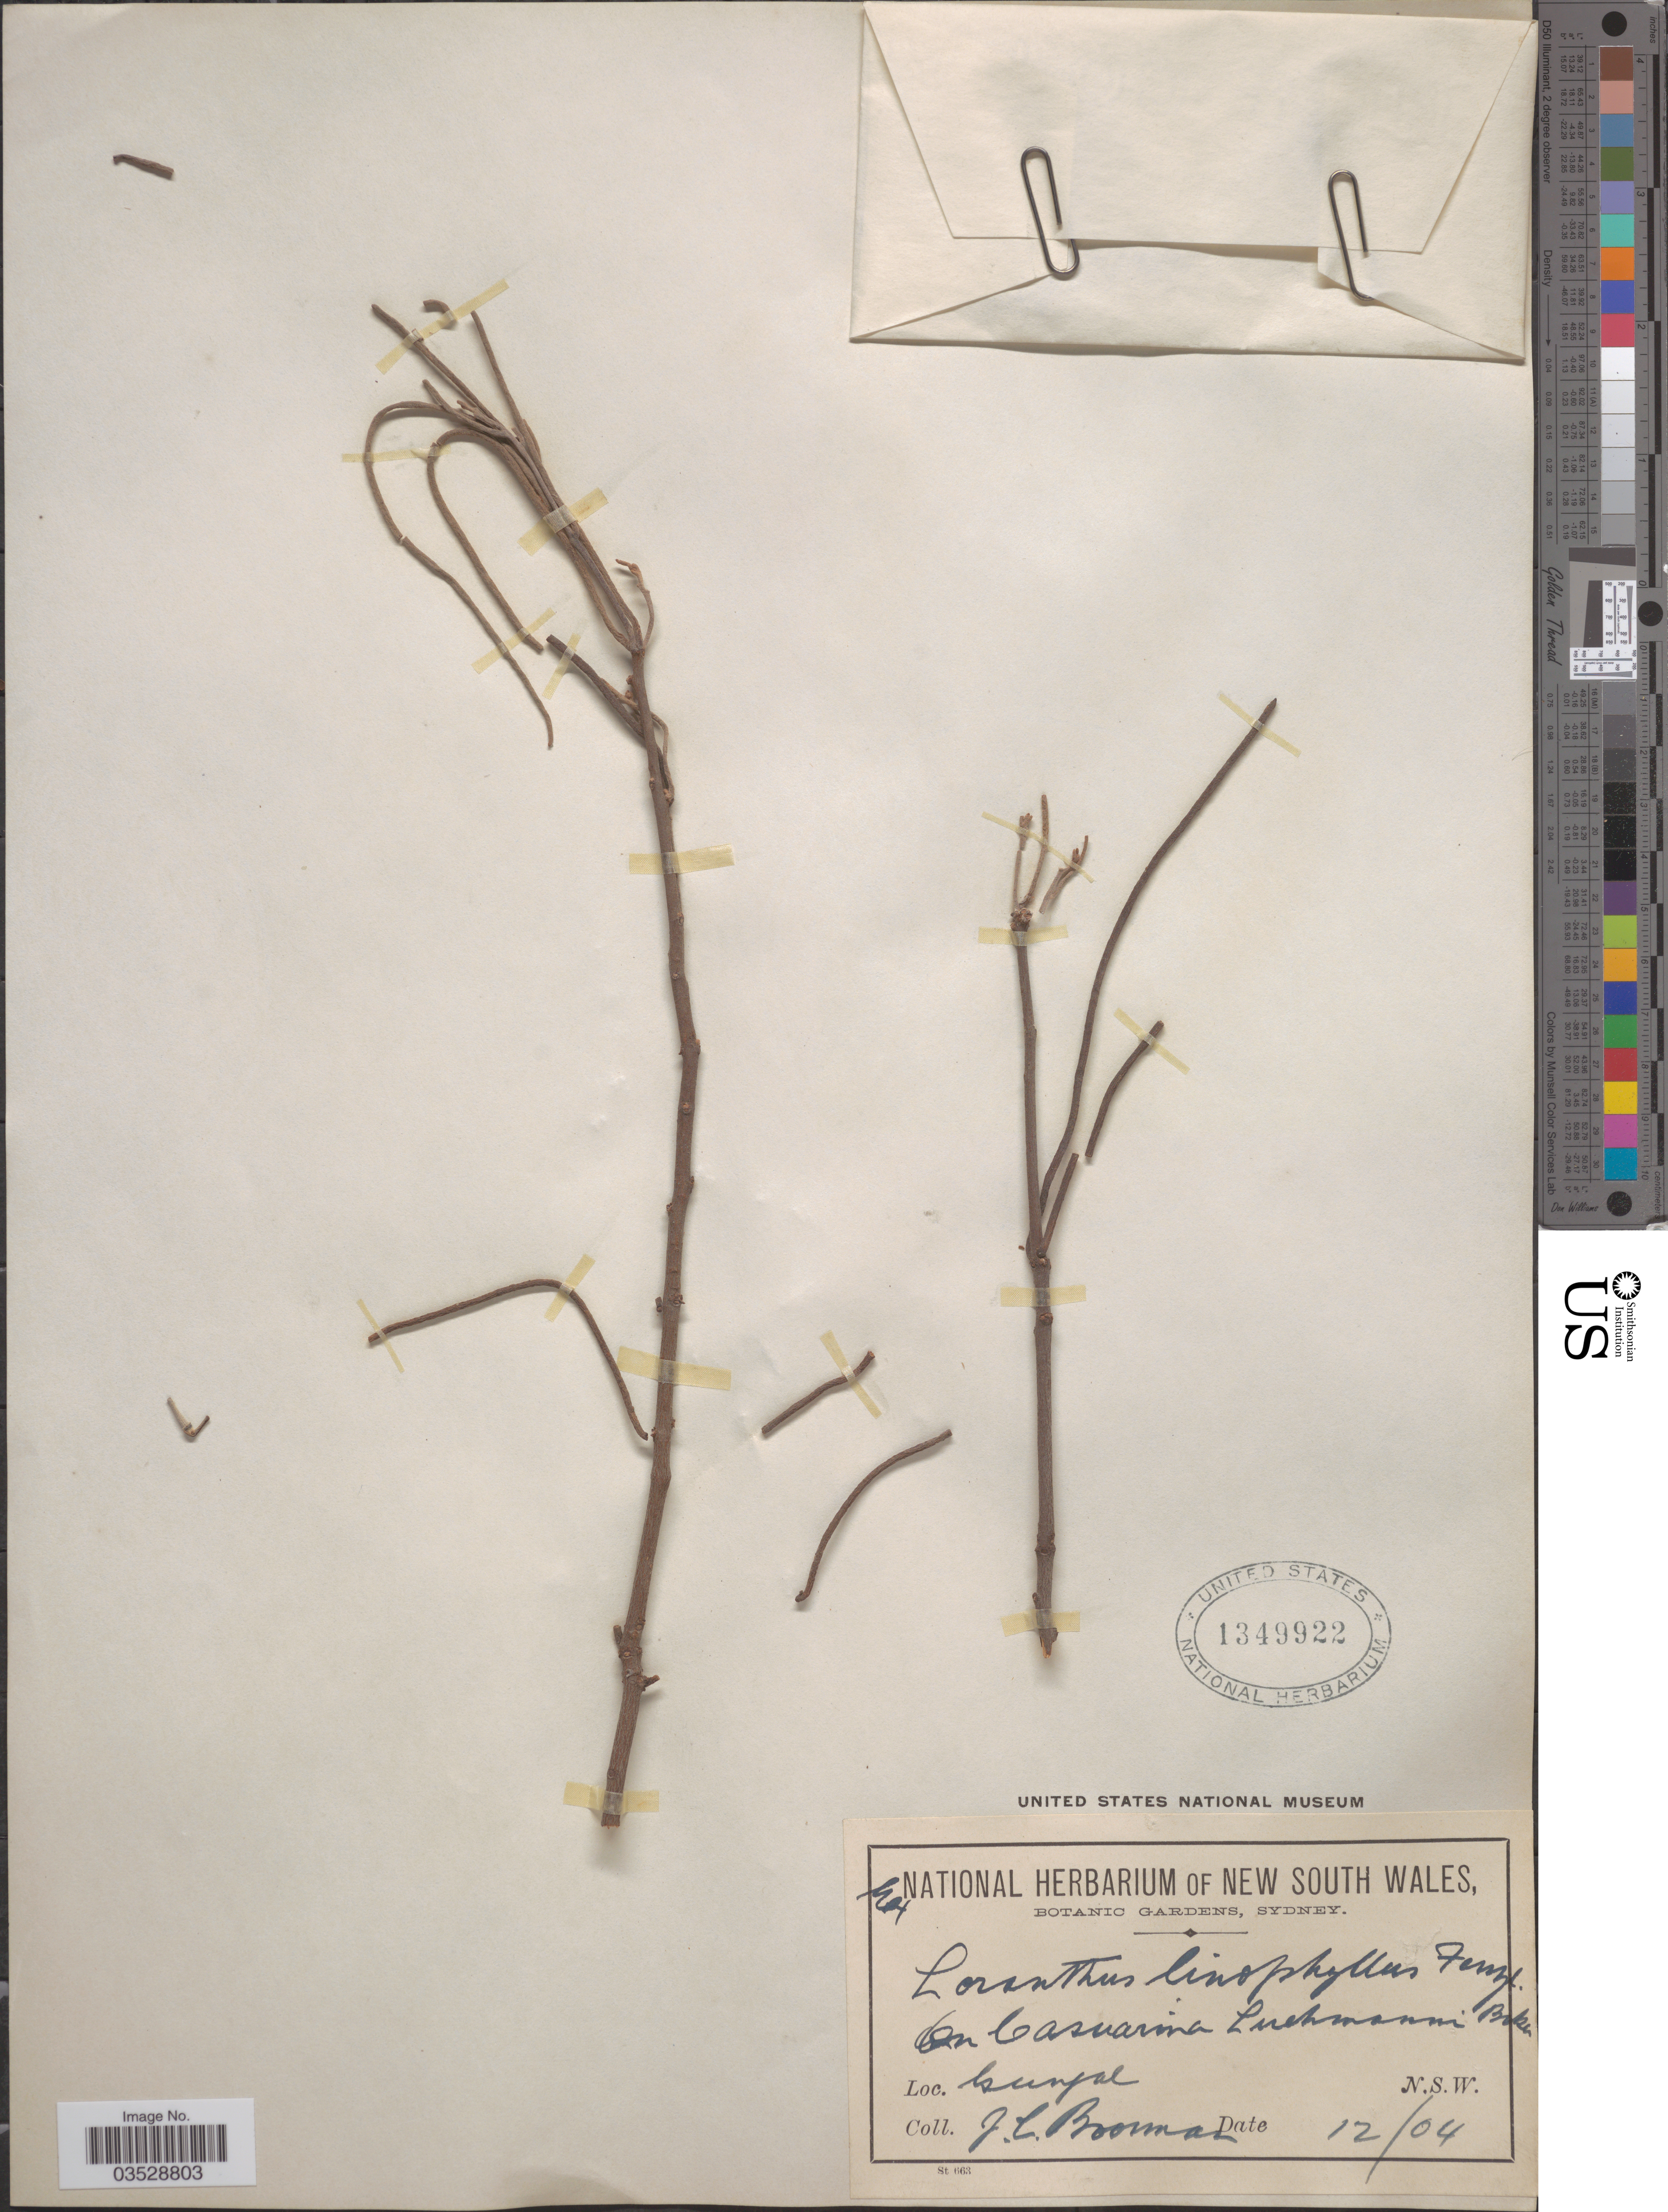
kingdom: Plantae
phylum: Tracheophyta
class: Magnoliopsida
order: Santalales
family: Loranthaceae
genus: Amyema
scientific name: Amyema linophylla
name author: Tiegh.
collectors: J. Boorman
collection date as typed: Transcribed d/m/y: /12/4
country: Australia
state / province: New South Wales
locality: Gungal.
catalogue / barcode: US 1349922